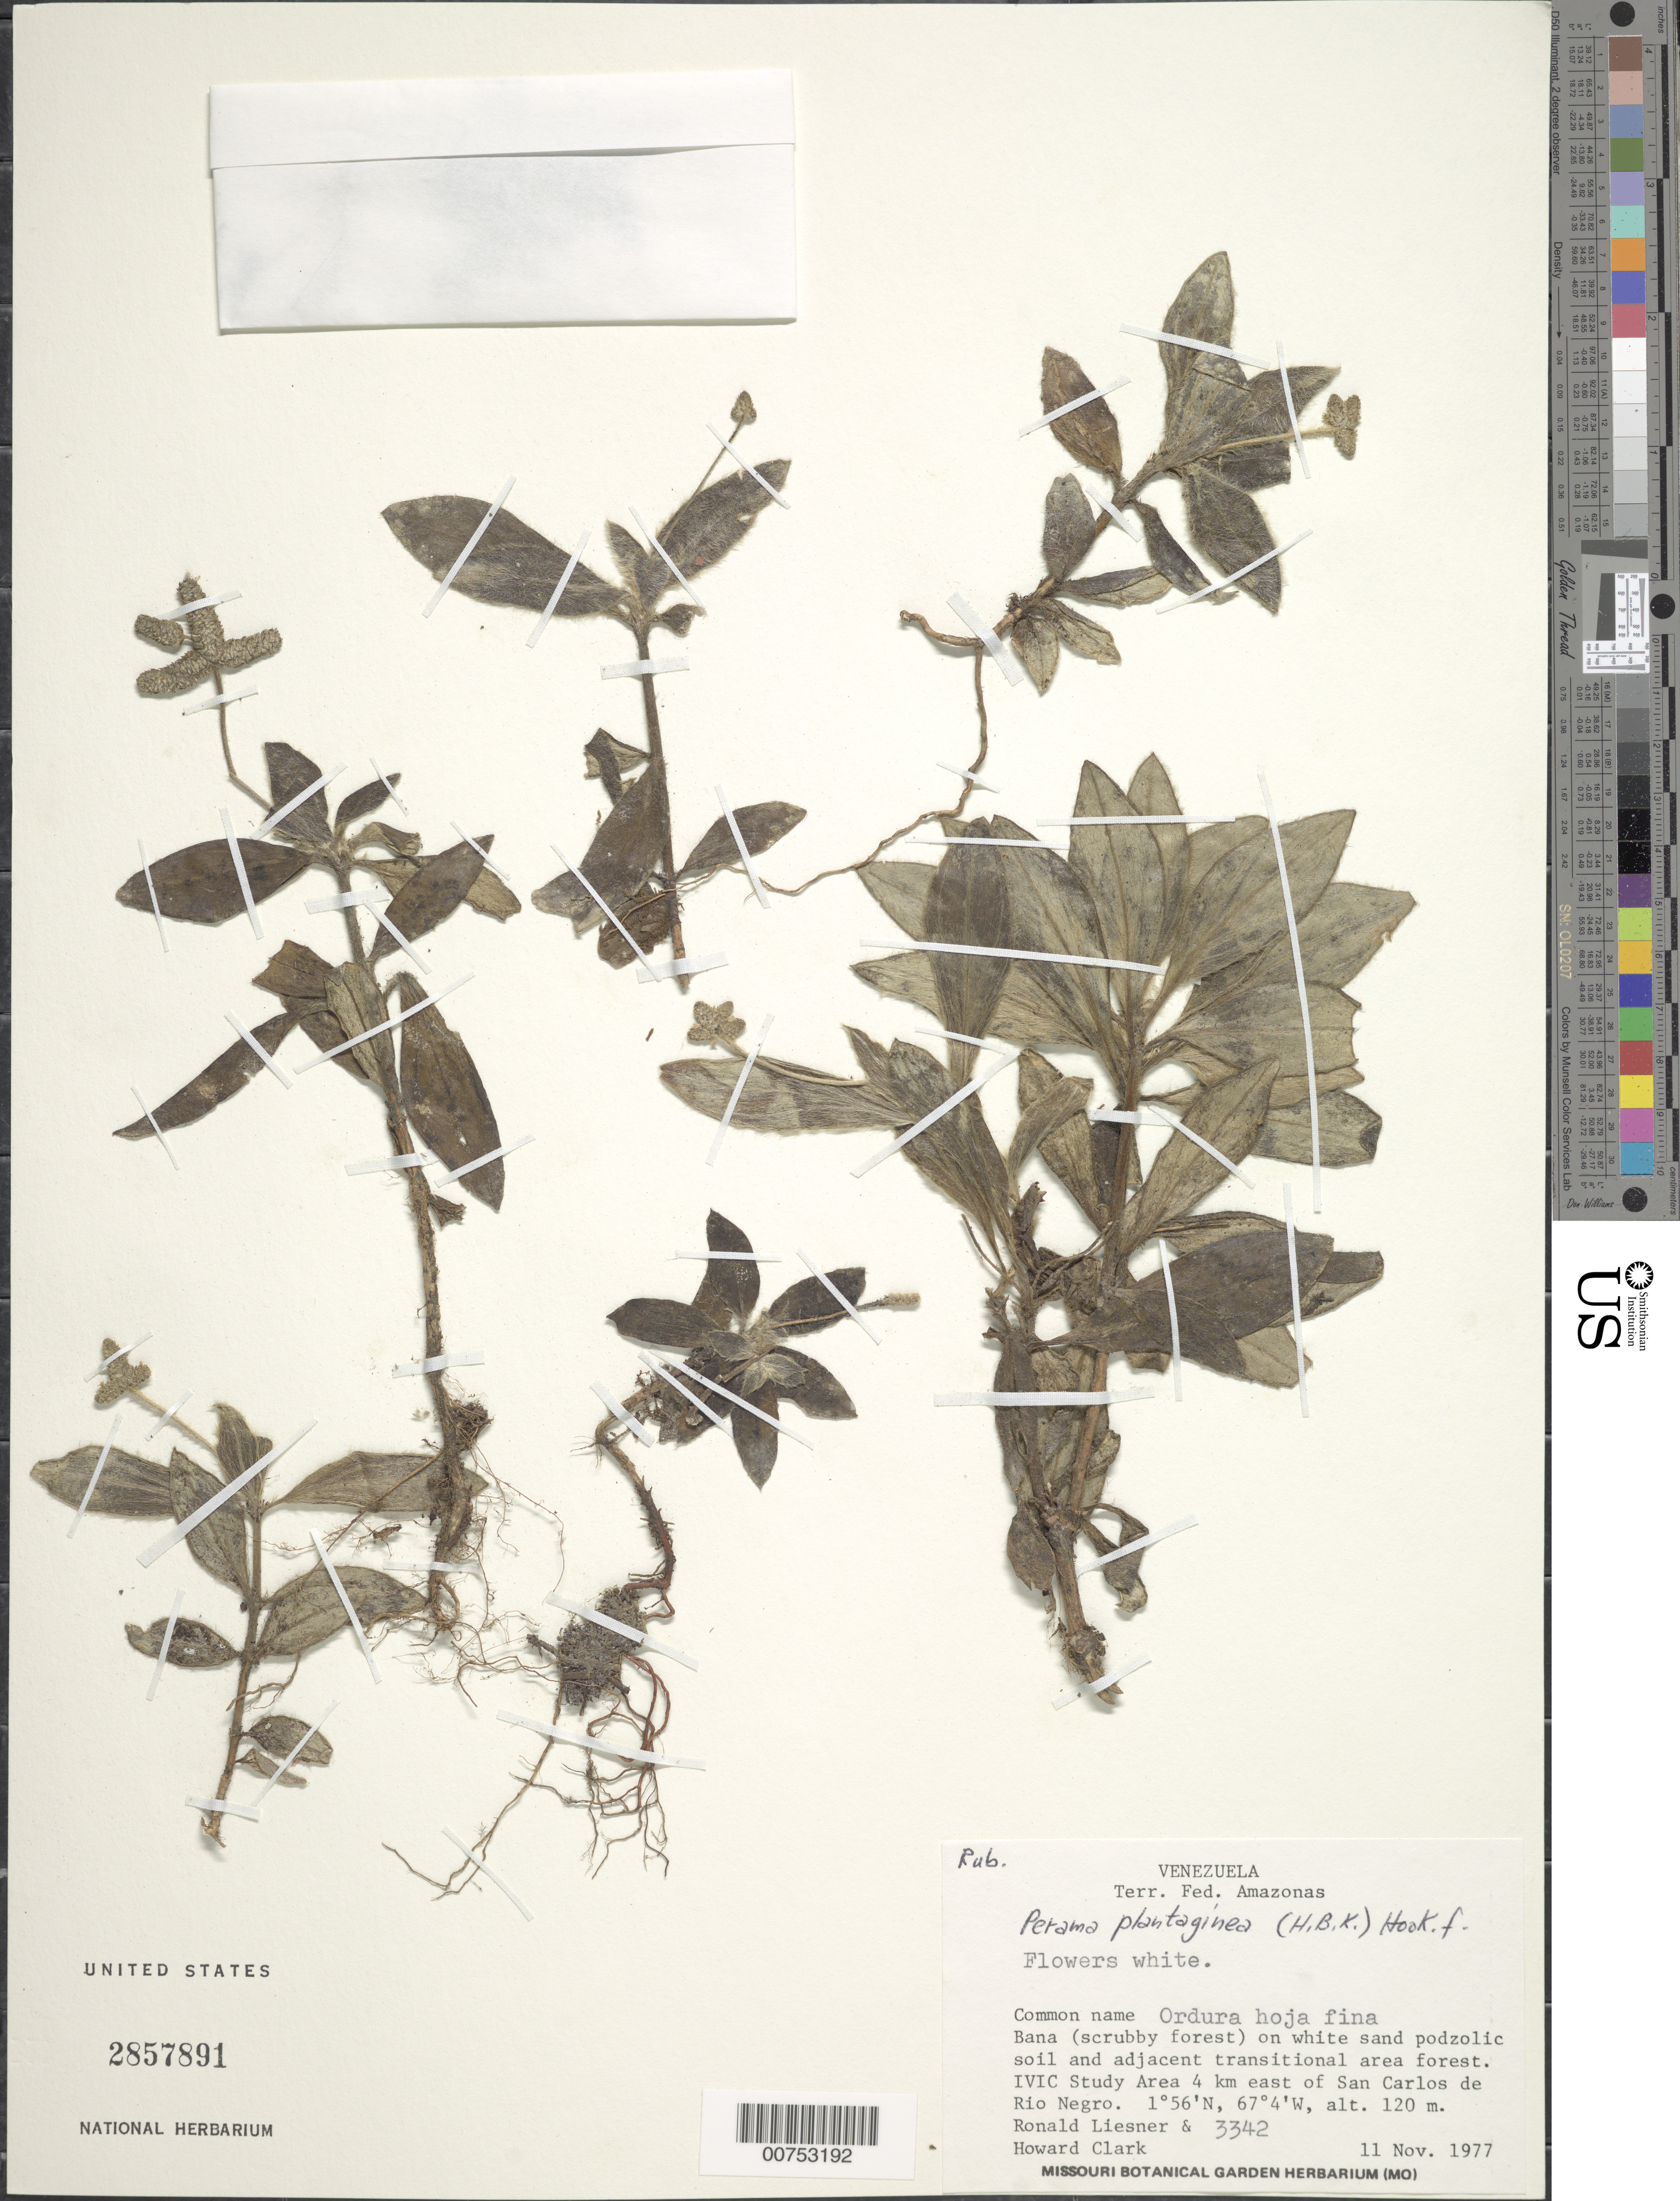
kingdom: Plantae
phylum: Tracheophyta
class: Magnoliopsida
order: Gentianales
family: Rubiaceae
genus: Perama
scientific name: Perama plantaginea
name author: (Kunth) Hook. f.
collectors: R. L. Liesner & H. L. Clark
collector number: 3342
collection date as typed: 11-Nov-77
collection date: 1977-11-11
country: Venezuela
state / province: Amazonas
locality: San Carlos de Río Negro, 4 km E of; IVIC Study Area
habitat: Bana (scrubby forest) on white sand podzolic soil and adjacent transitional area forest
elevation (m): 120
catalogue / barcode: US 2857891